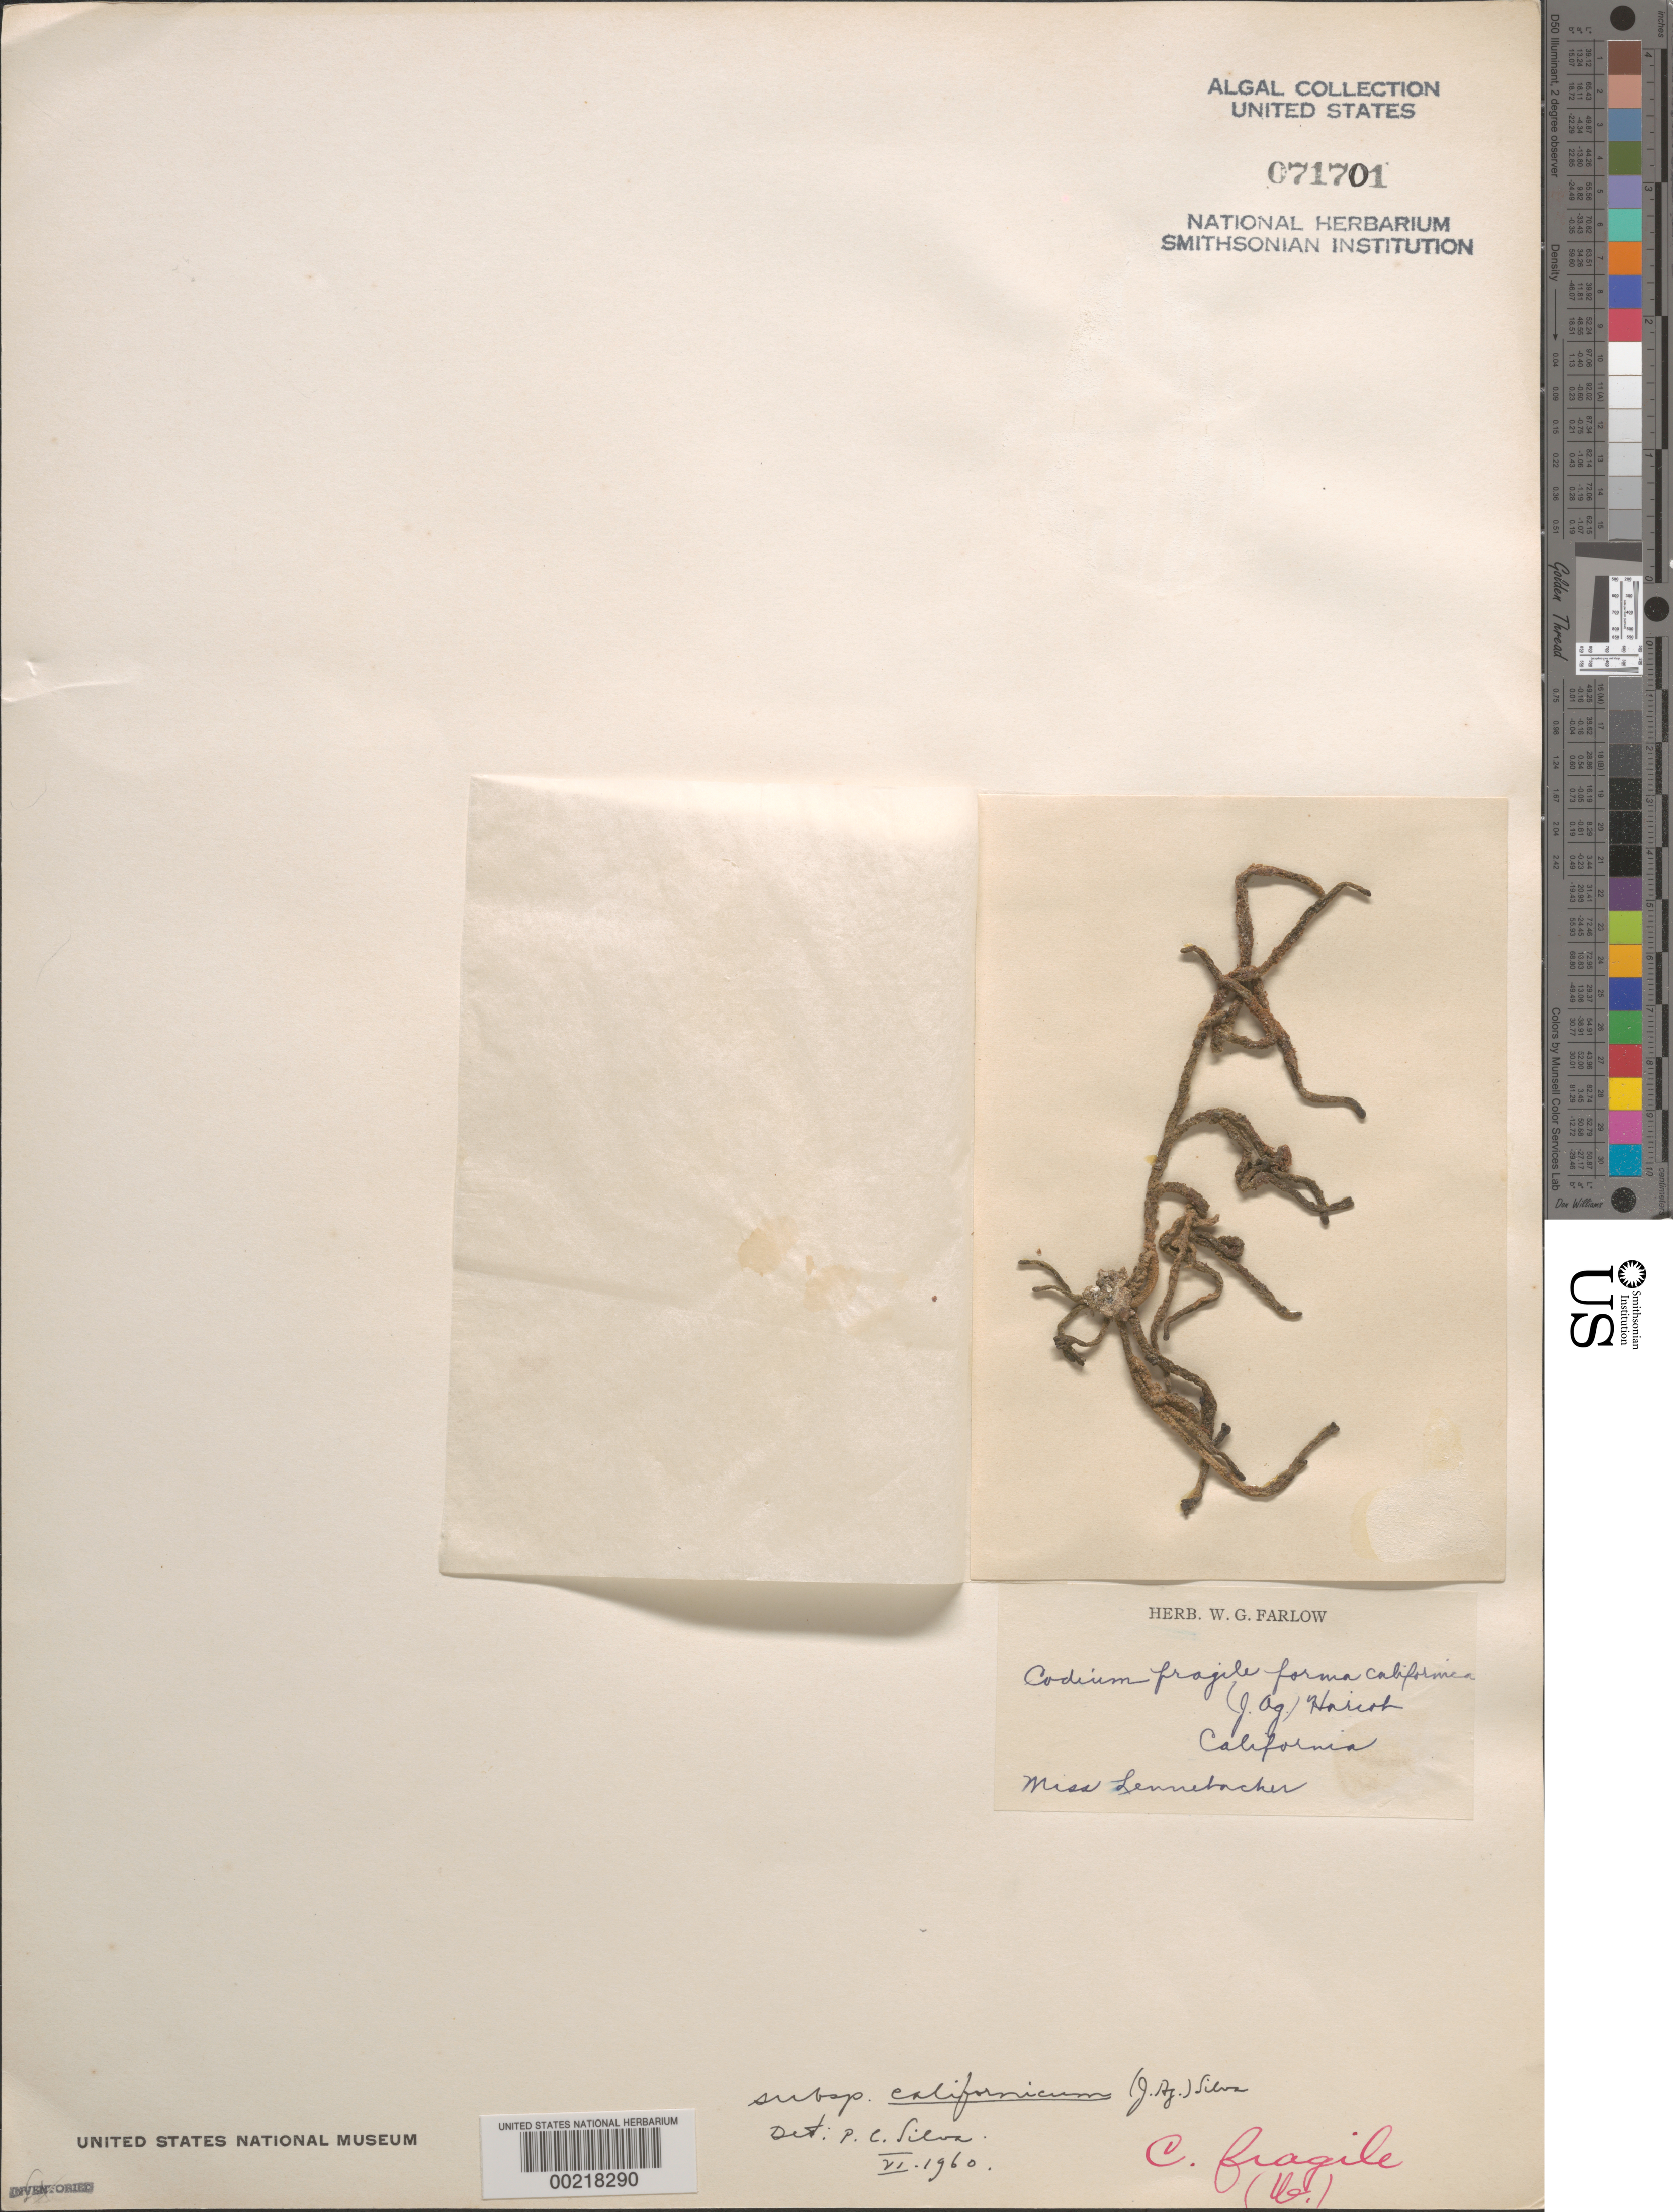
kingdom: Plantae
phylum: Chlorophyta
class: Ulvophyceae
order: Bryopsidales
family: Codiaceae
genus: Codium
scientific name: Codium fragile subsp. californicum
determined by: Silva, P. C.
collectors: H. Lennebacker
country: United States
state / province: California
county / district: San Diego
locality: False Bay, San Diego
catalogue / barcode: US 71701